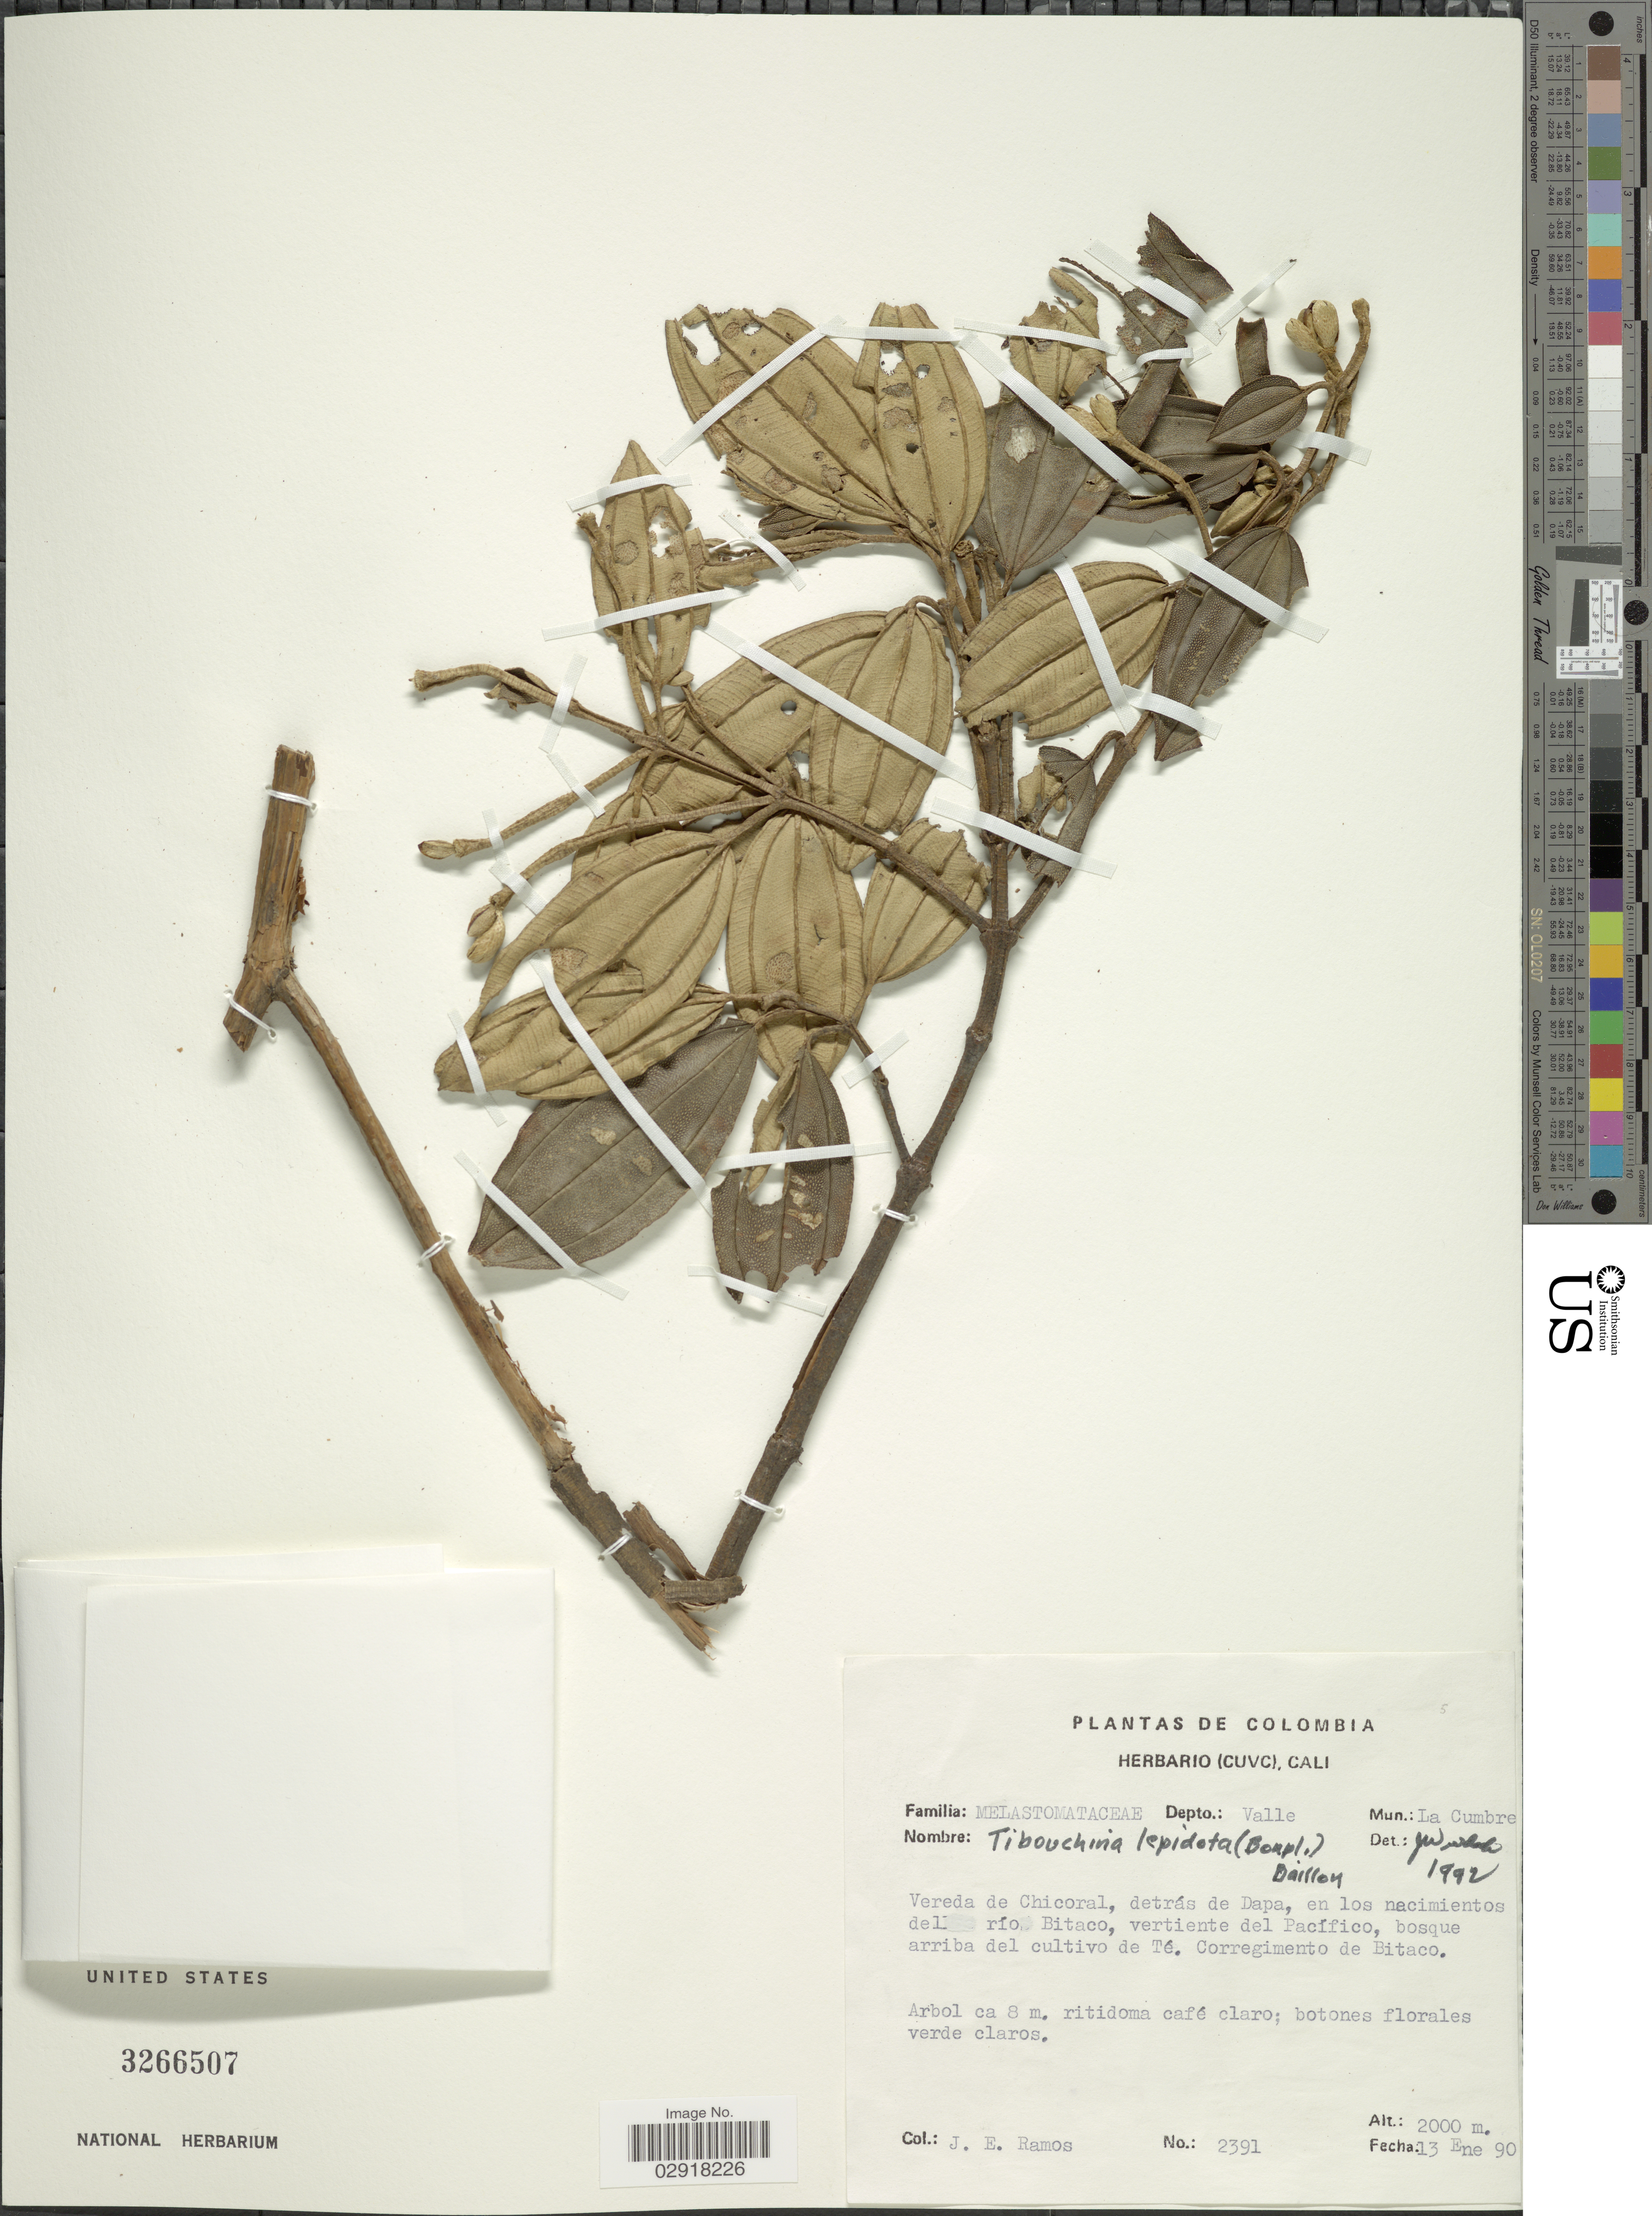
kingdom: Plantae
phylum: Tracheophyta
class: Magnoliopsida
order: Myrtales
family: Melastomataceae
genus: Andesanthus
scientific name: Andesanthus lepidotus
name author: (Humb. & Bonpl.) P.J.F. Guim. & Michelang.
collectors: J. E. Ramos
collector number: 2391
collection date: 1990-01-13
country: Colombia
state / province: Valle del Cauca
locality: Depto.: Valle, Mun.: La Cumbre. Vereda de Chicoral, detrás de Dapa, en los nacimientos del río Bitaco, vertiente del Pacífico, bosque arriba del cultivo de Té. Corregimento de Bitaco.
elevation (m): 2000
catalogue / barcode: US 3266507